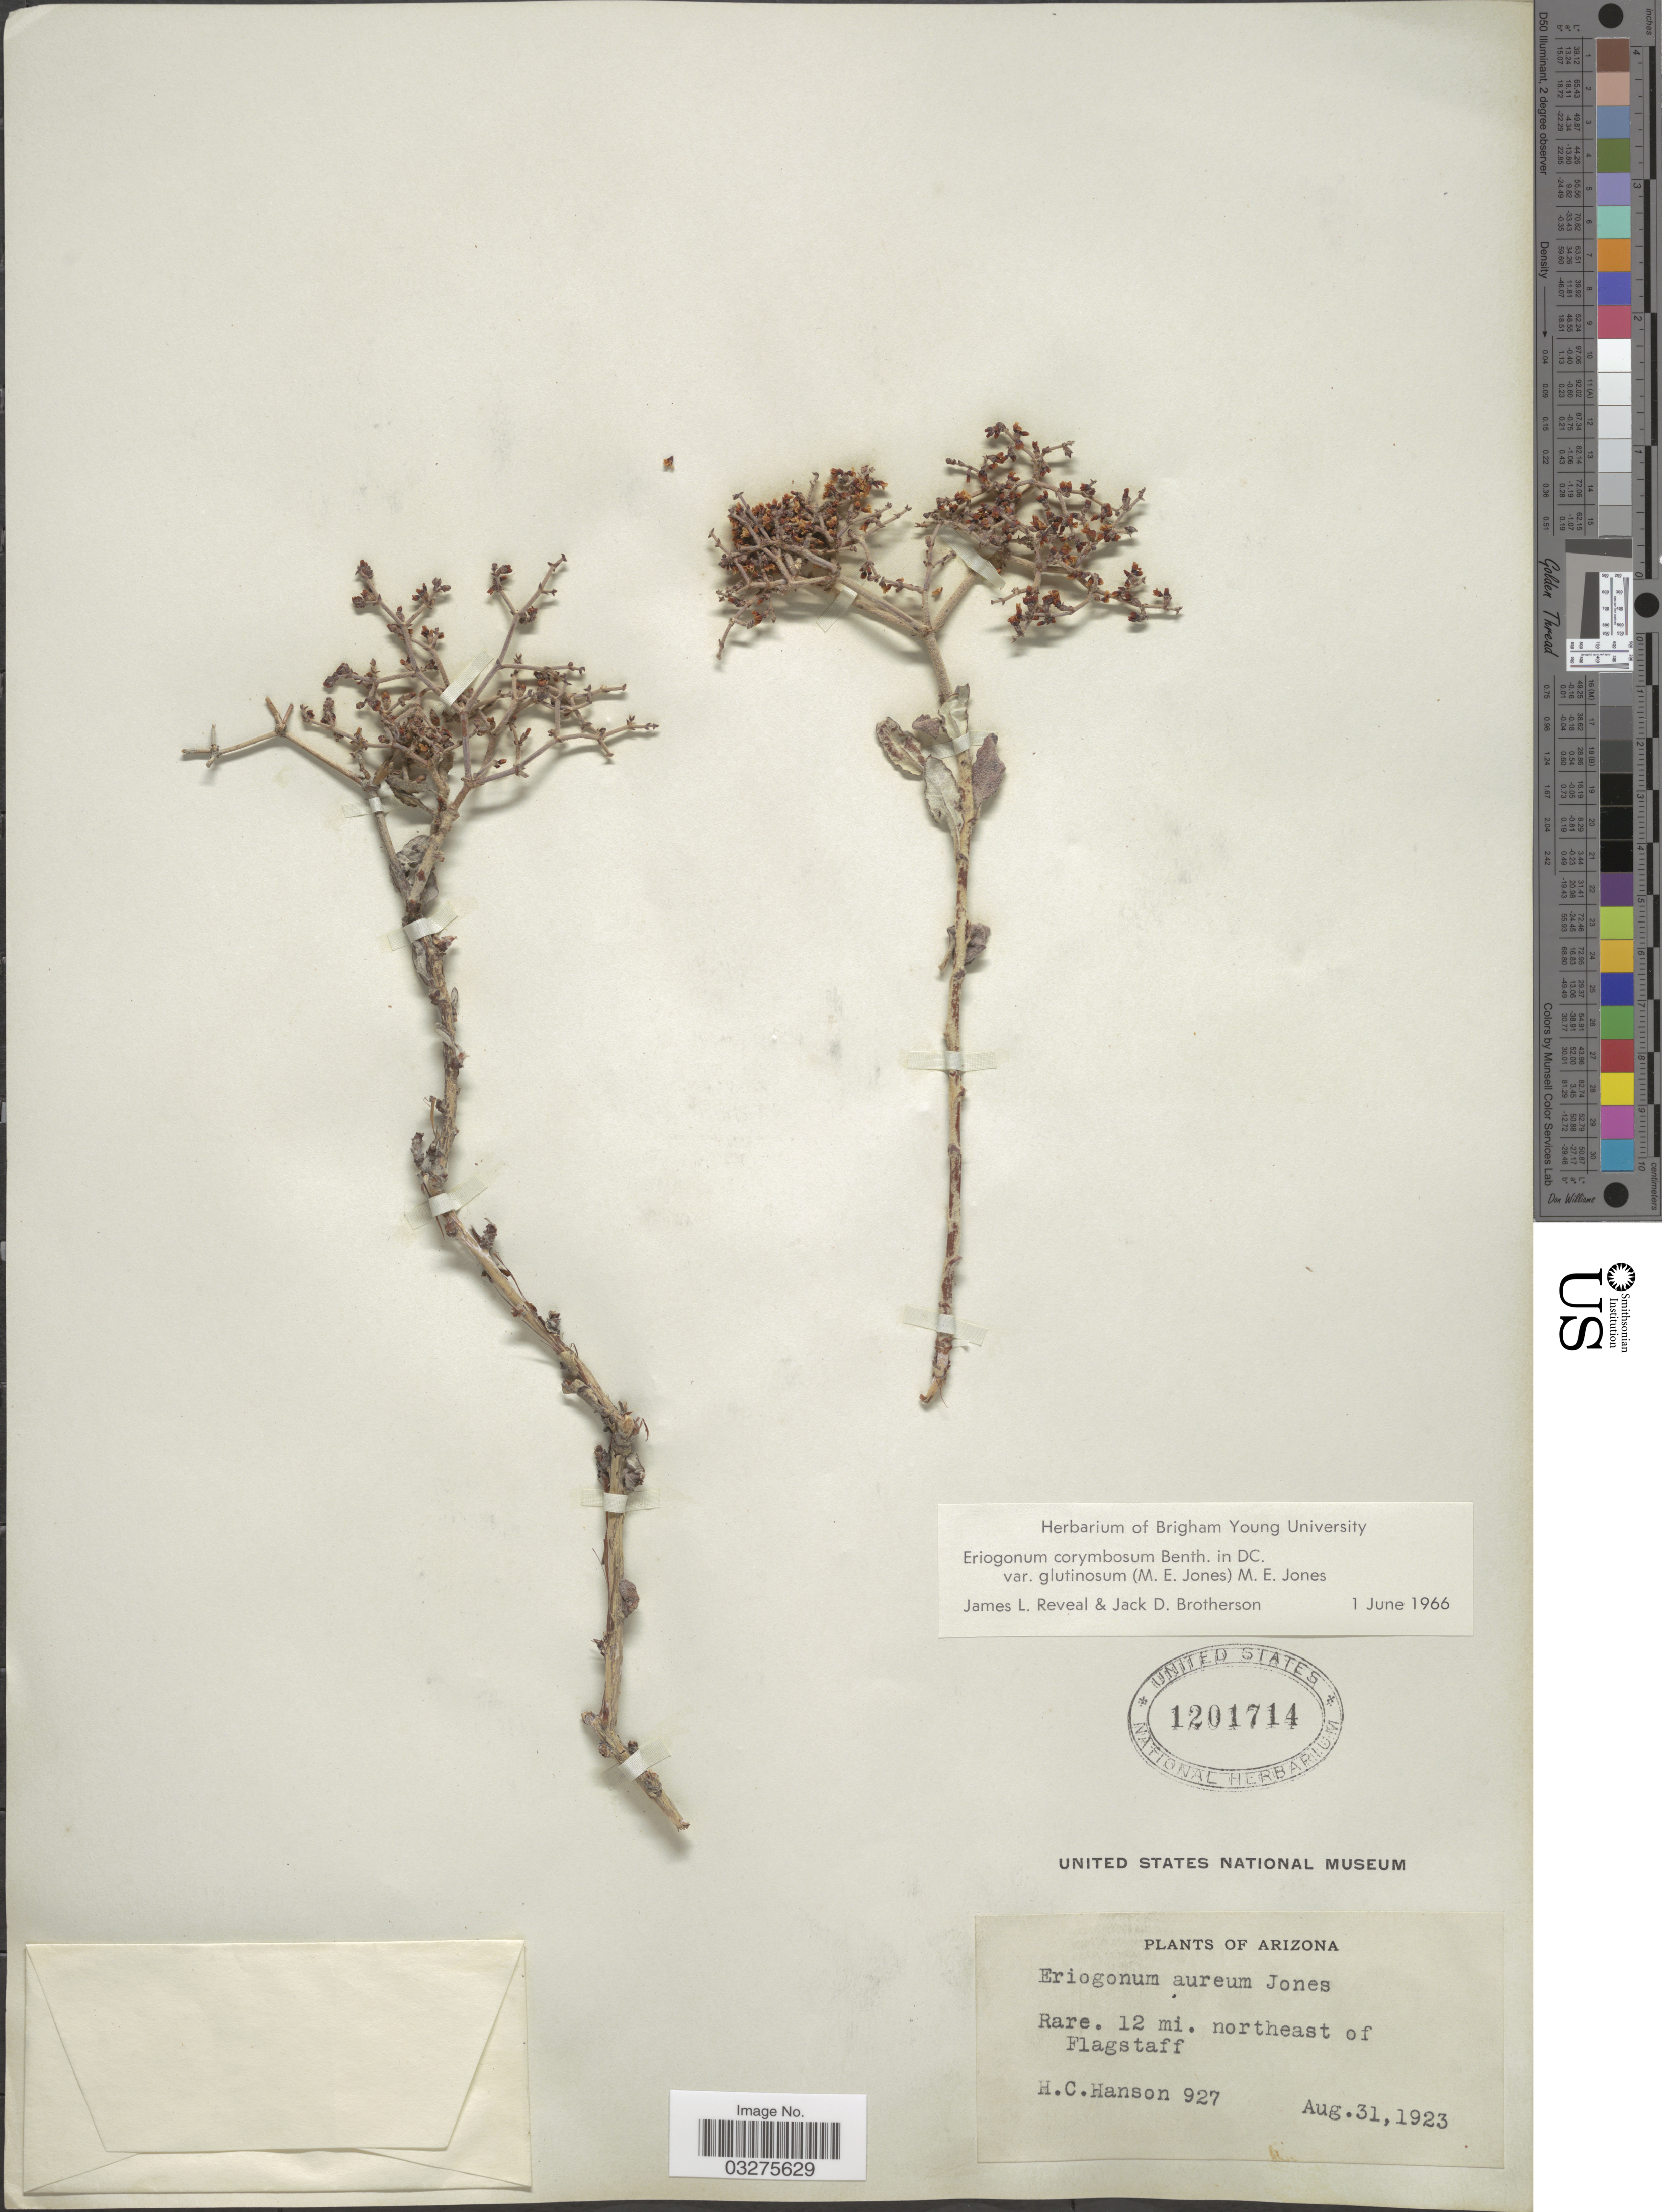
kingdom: Plantae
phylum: Tracheophyta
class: Magnoliopsida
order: Caryophyllales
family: Polygonaceae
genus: Eriogonum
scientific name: Eriogonum corymbosum var. glutinosum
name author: (M.E. Jones) M.E. Jones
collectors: H. Hanson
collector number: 927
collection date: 1923-08-31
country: United States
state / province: Arizona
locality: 12 mi. northeast of Flagstaff.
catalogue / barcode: US 1201714